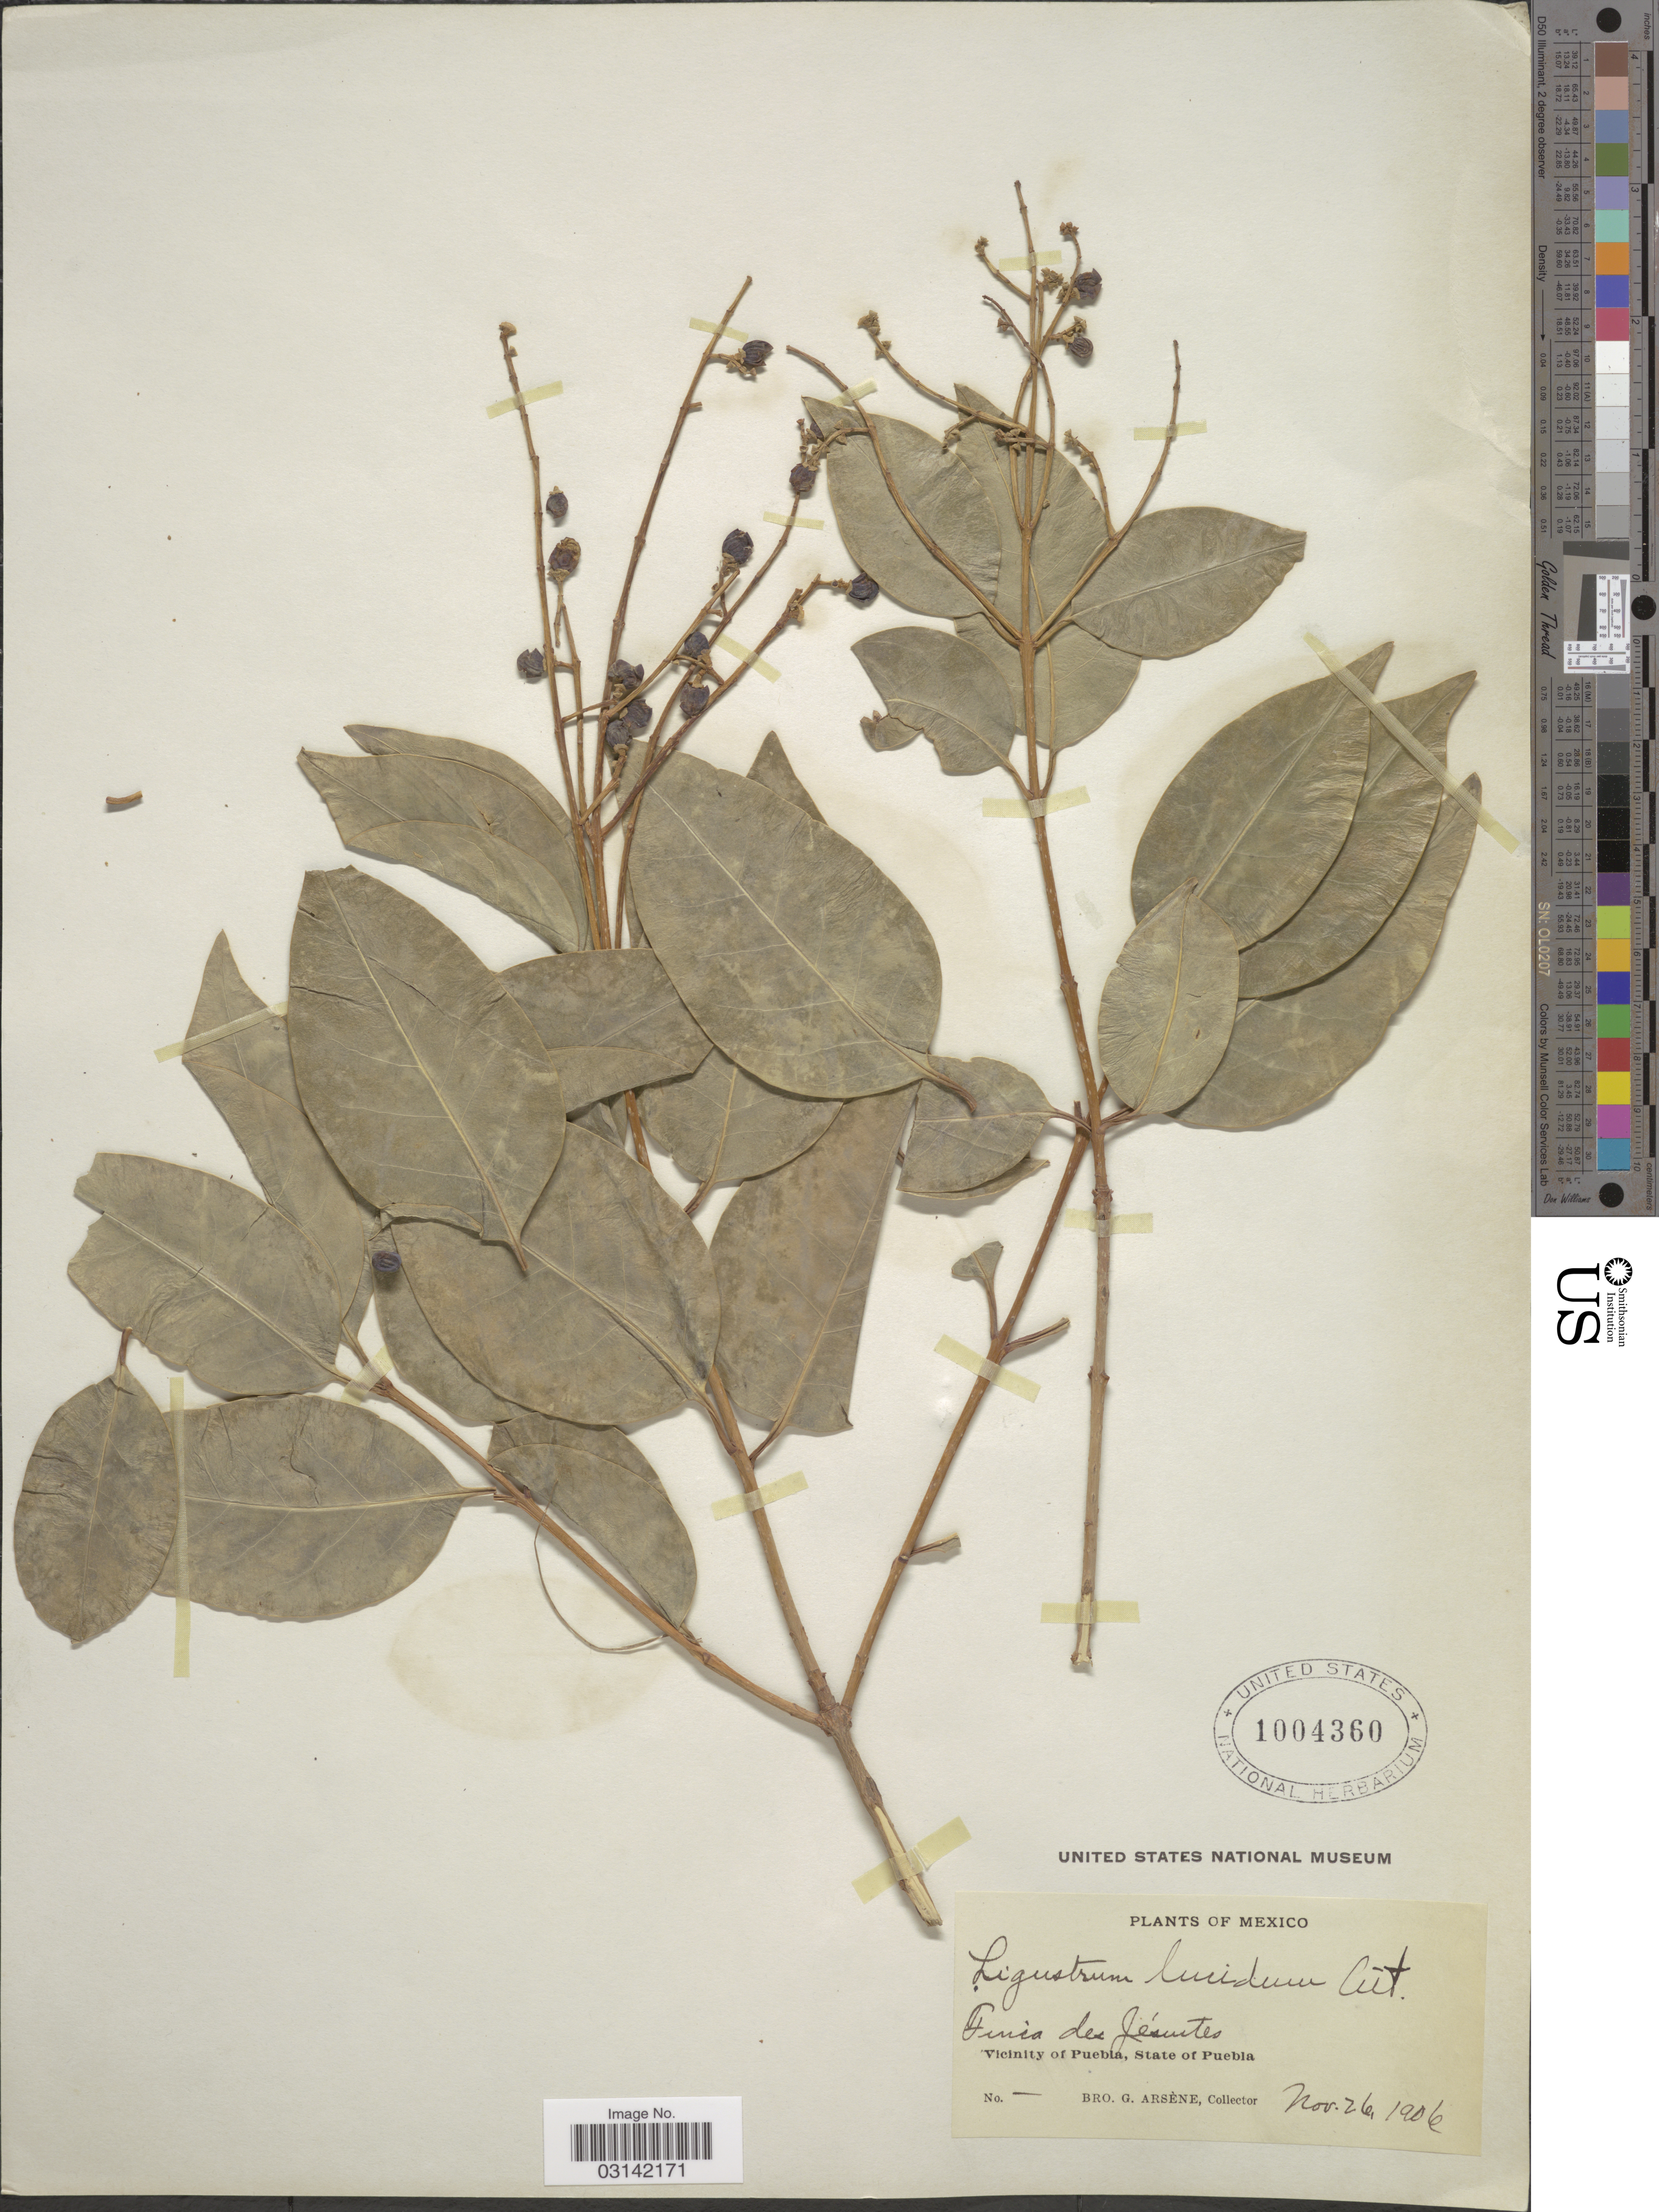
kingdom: Plantae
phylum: Tracheophyta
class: Magnoliopsida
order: Lamiales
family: Oleaceae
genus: Ligustrum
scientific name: Ligustrum lucidum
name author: W.T. Aiton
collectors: Bro. G. Arsène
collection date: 1906-11-26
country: Mexico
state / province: Puebla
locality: Finca des Jésuites, Vicinity of Puebla.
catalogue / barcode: US 1004360